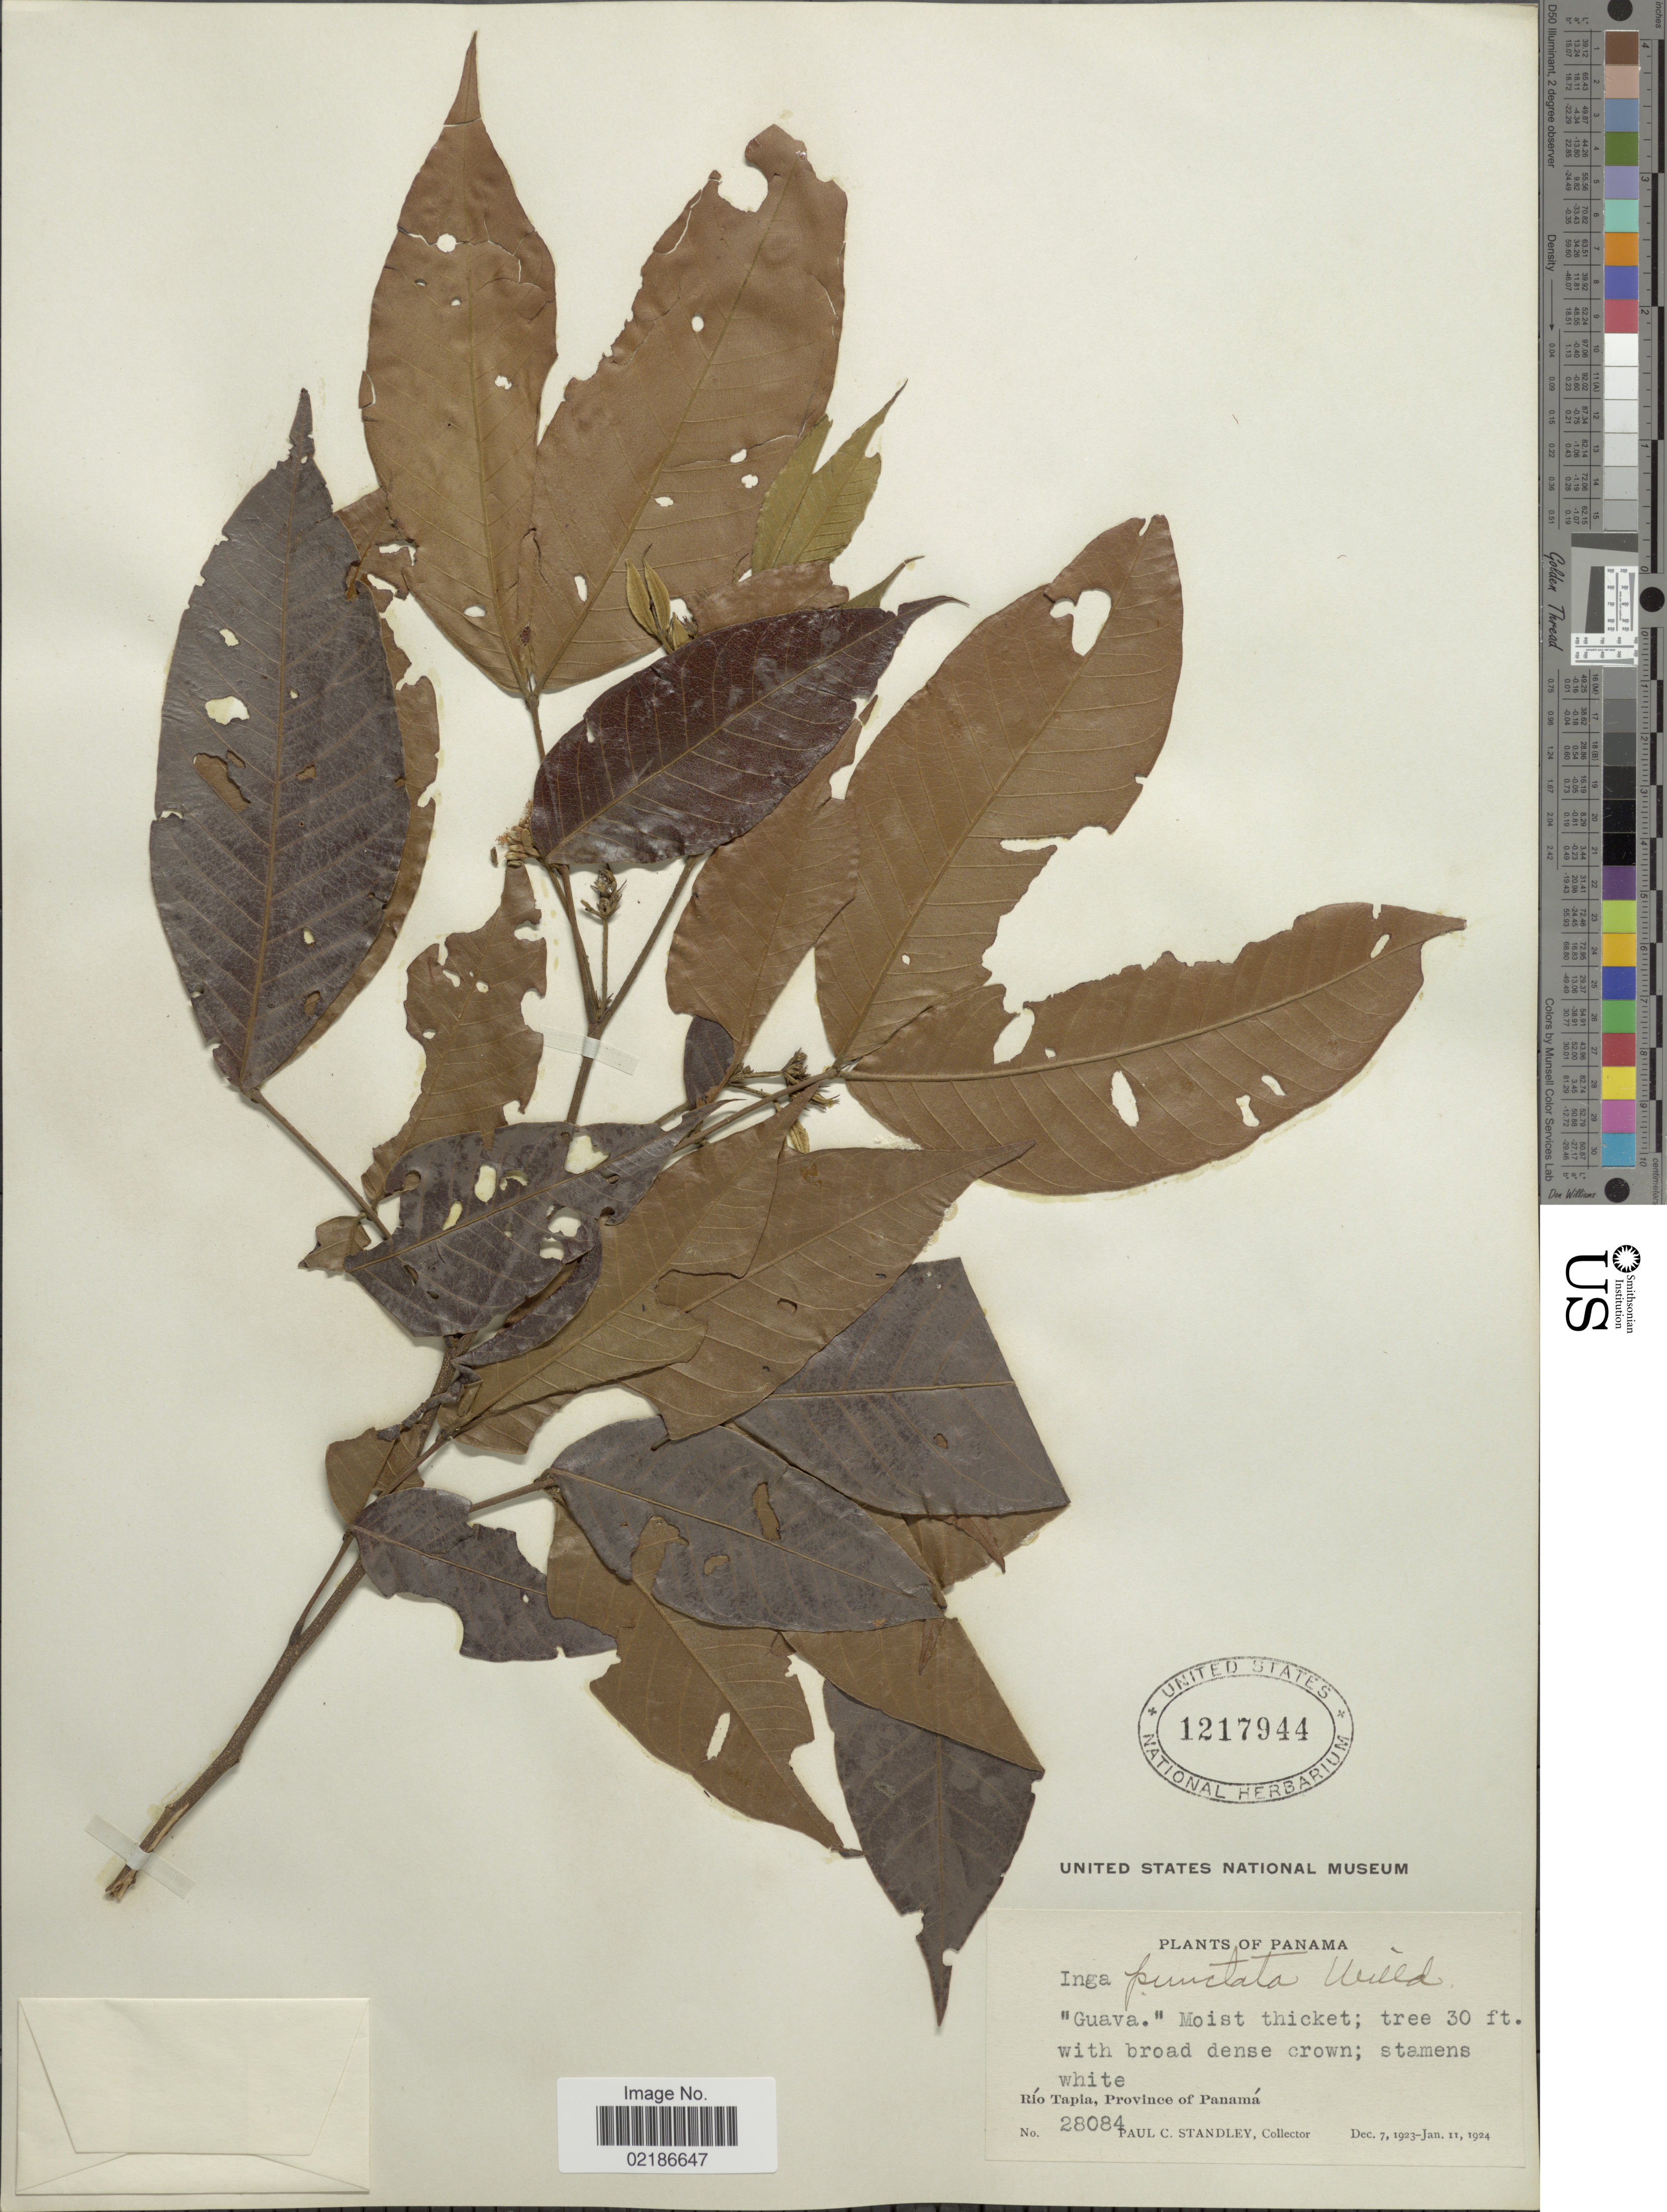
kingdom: Plantae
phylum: Tracheophyta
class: Magnoliopsida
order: Fabales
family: Fabaceae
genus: Inga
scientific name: Inga punctata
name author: Willd.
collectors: P. C. Standley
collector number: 28084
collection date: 1923-12-07/1924-01-11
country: Panama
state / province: Panamá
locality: Rio Tapia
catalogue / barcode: US 1217944